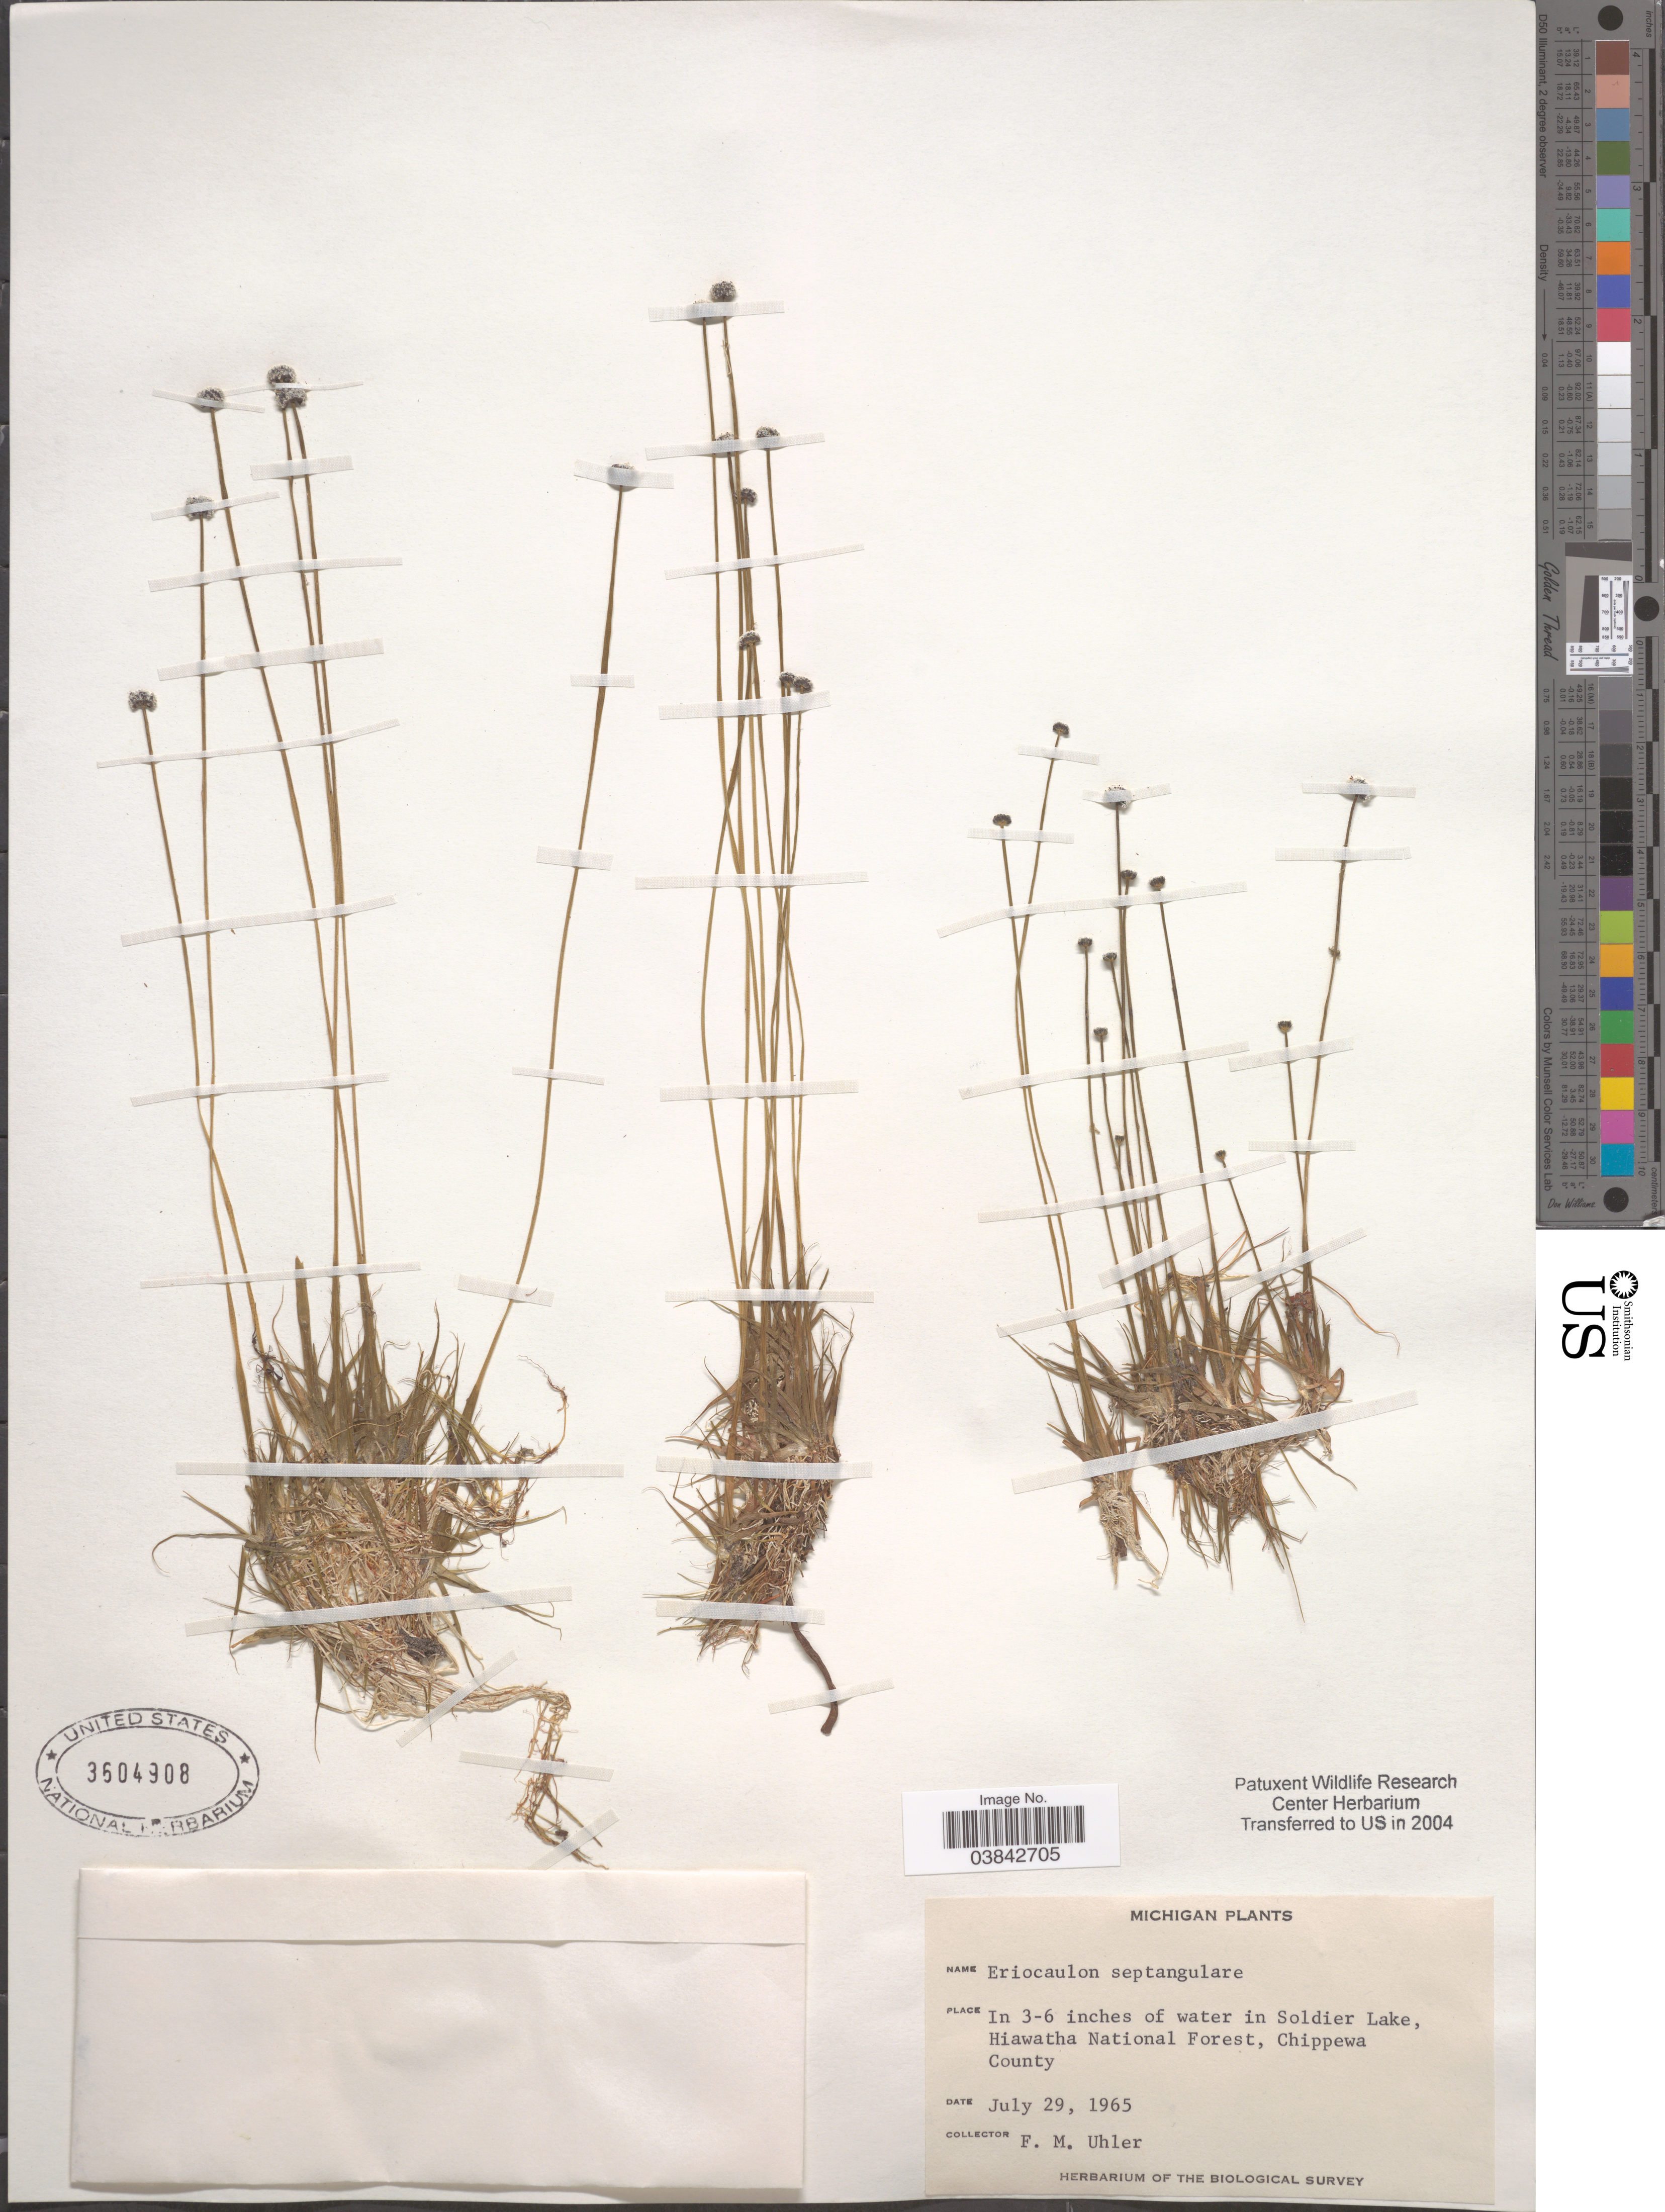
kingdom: Plantae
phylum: Tracheophyta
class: Liliopsida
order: Poales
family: Eriocaulaceae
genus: Eriocaulon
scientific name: Eriocaulon aquaticum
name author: (Hill) Druce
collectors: F. M. Uhler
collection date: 1965-07-29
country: United States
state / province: Michigan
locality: In Soldier Lake, Hiawatha National Forest, Chippewa County.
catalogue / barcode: US 3604908